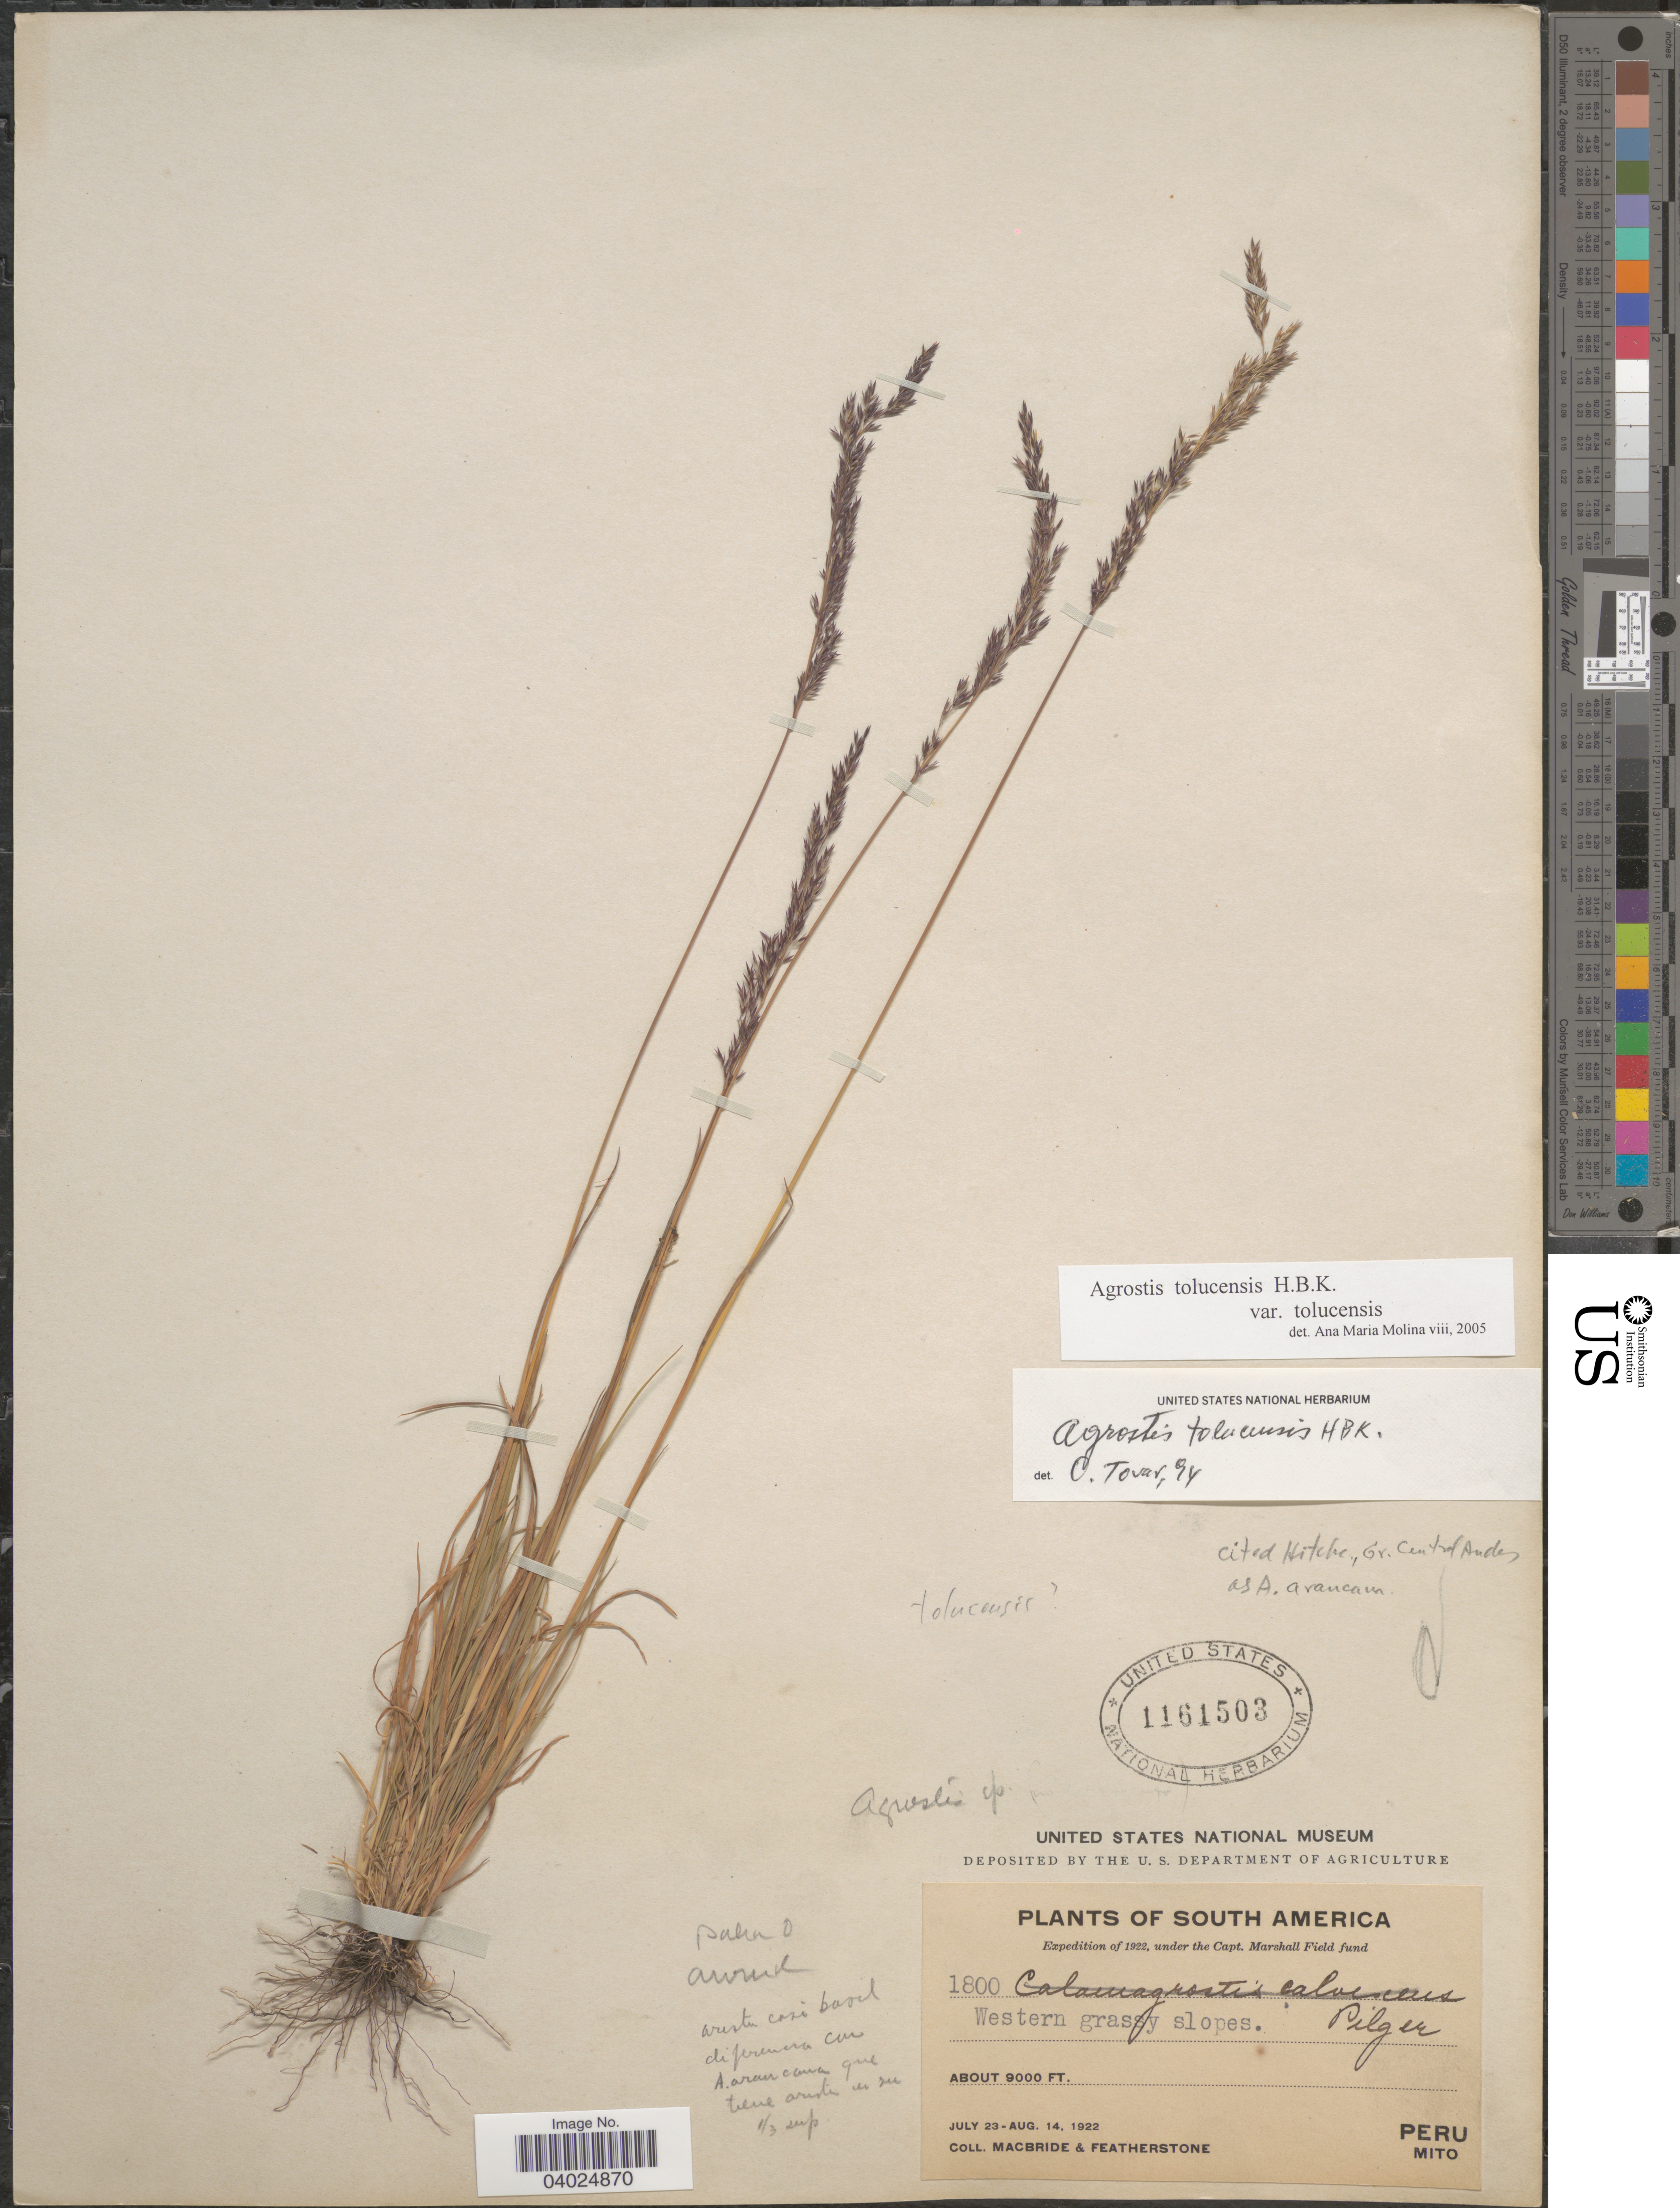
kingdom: Plantae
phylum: Tracheophyta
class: Liliopsida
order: Poales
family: Poaceae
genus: Agrostis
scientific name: Agrostis tolucensis Kunth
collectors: Macbride, -- & -. Featherstone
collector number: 1800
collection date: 1922-07-23/1922-08-14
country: Peru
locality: Western grassy slopes. Mito.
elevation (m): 2743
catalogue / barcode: US 1161503